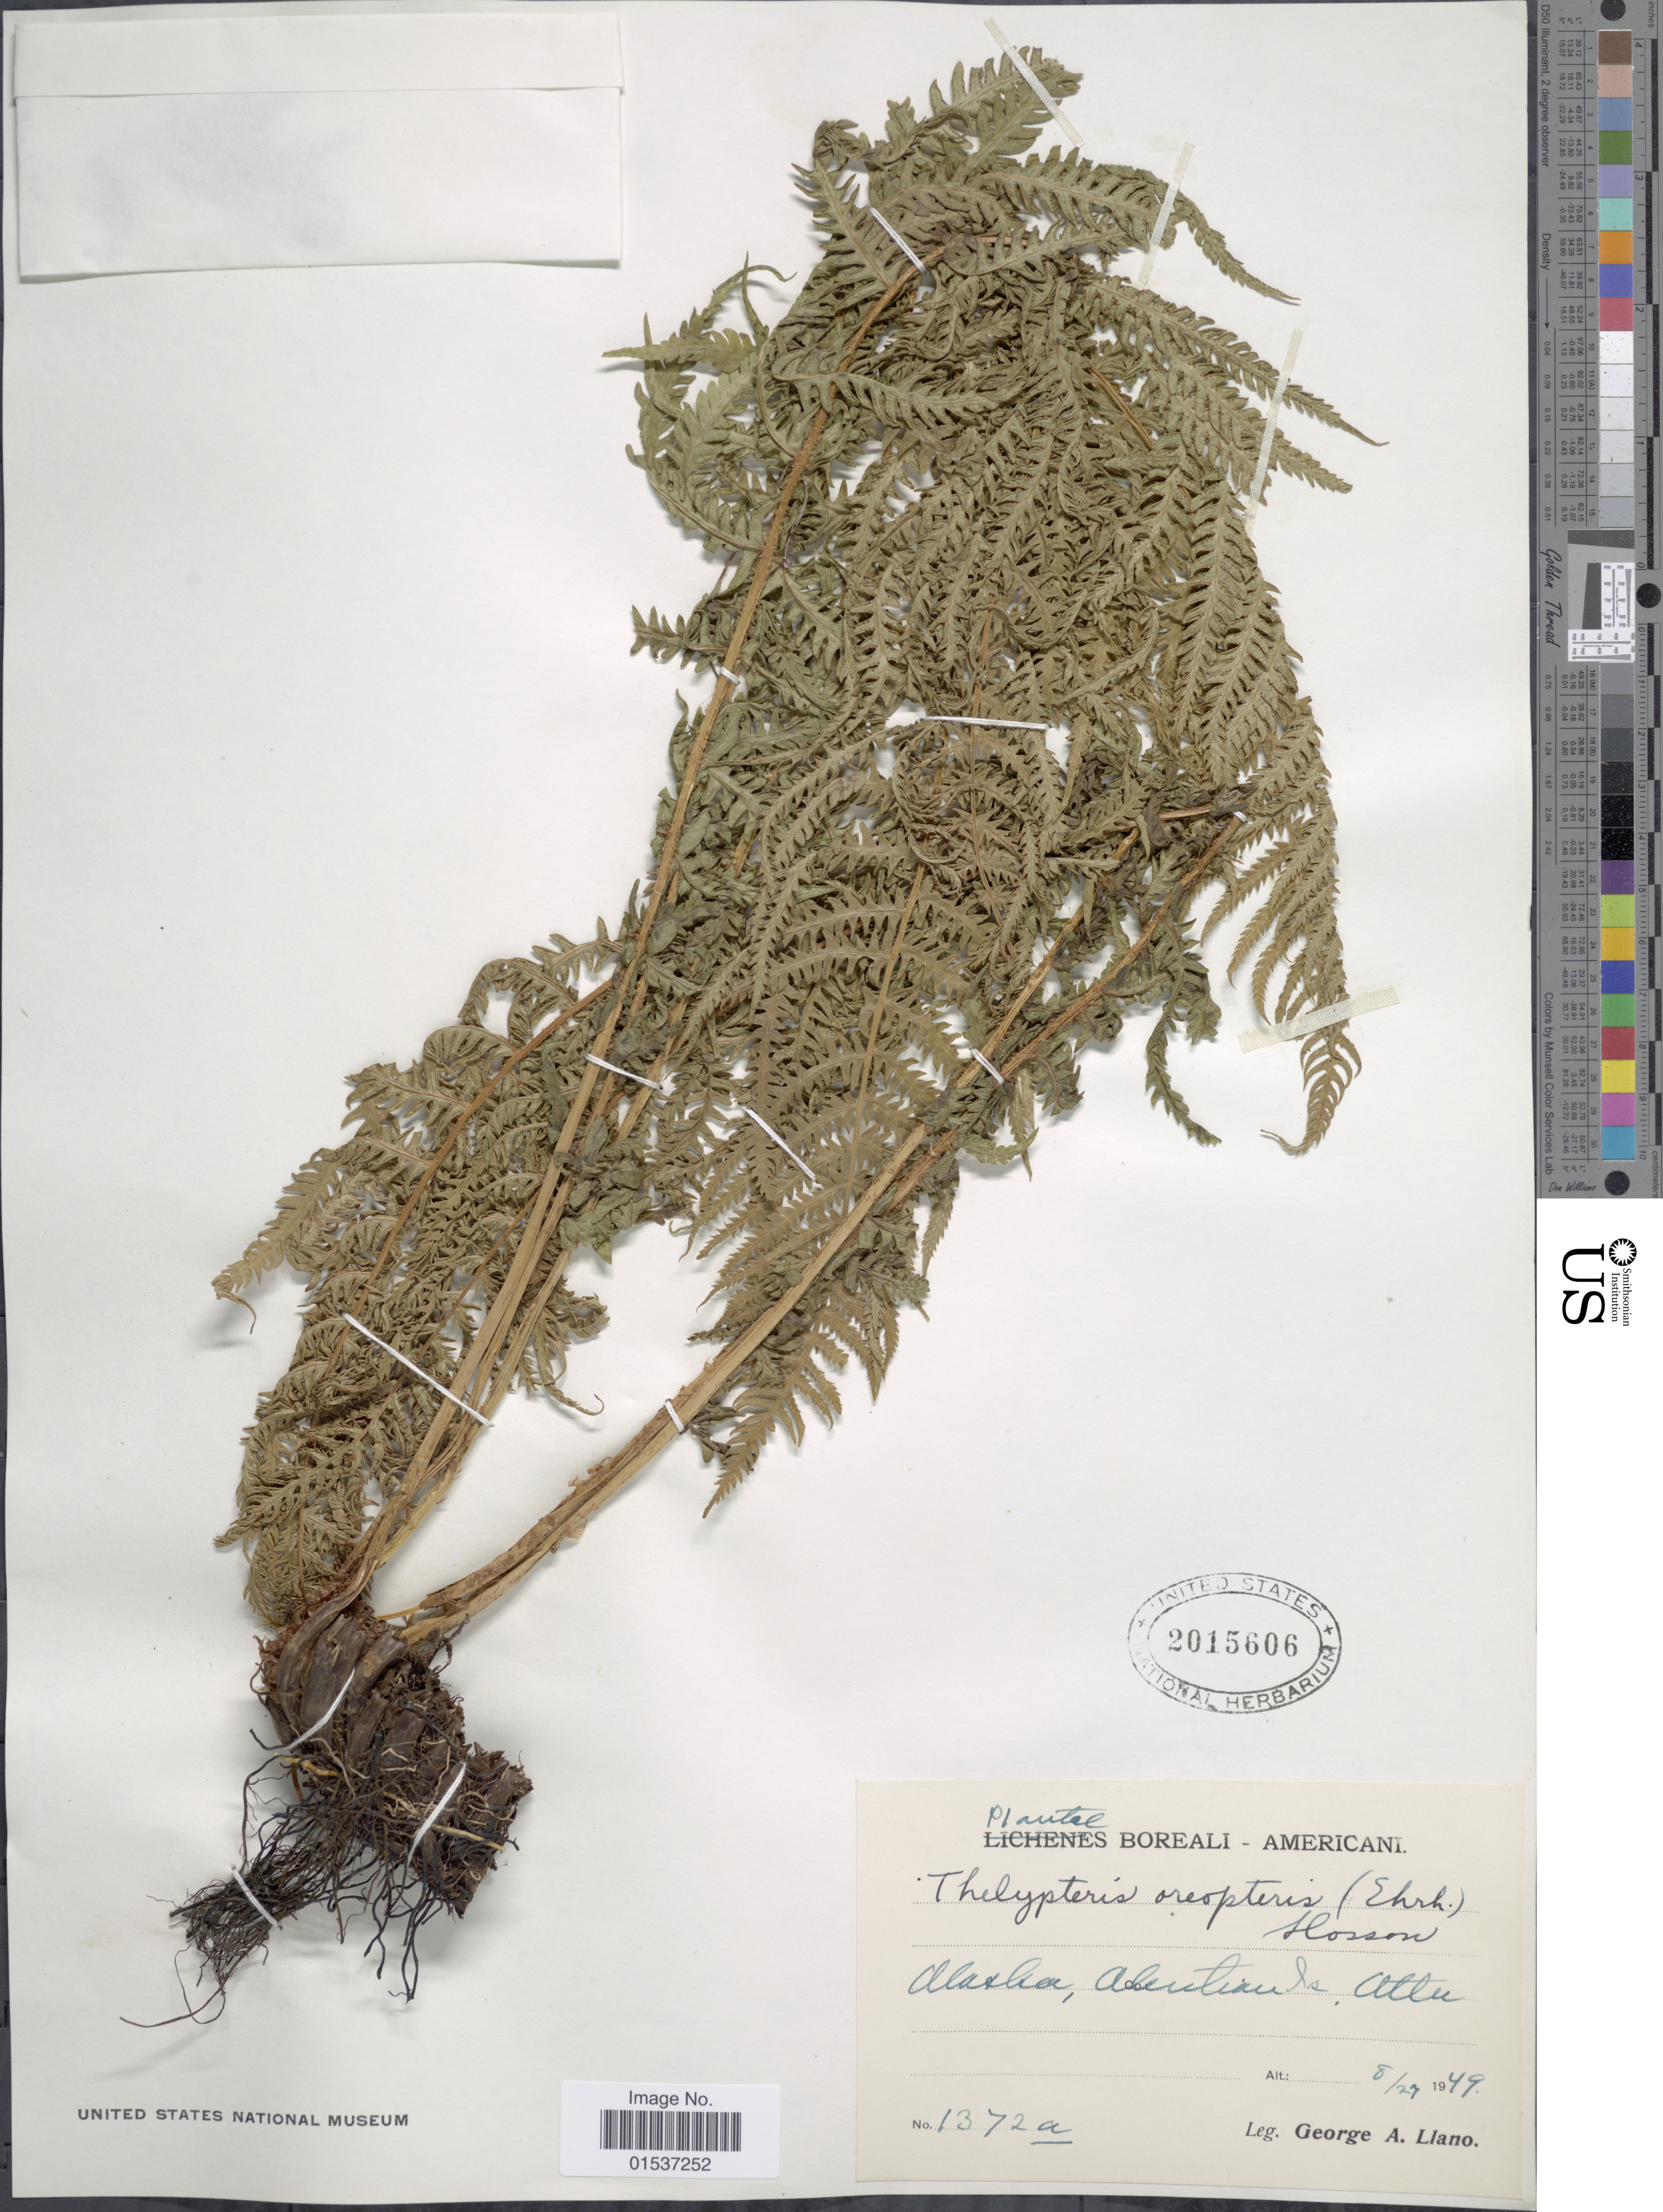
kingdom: Plantae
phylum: Tracheophyta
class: Polypodiopsida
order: Polypodiales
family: Thelypteridaceae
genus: Oreopteris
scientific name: Oreopteris limbosperma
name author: (All.) K. Iwats.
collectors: G. Llano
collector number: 1372a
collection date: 1949-08-27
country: United States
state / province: Alaska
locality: Boreali - Americani, Alaska, Alentian Is. Attu.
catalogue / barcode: US 2015606